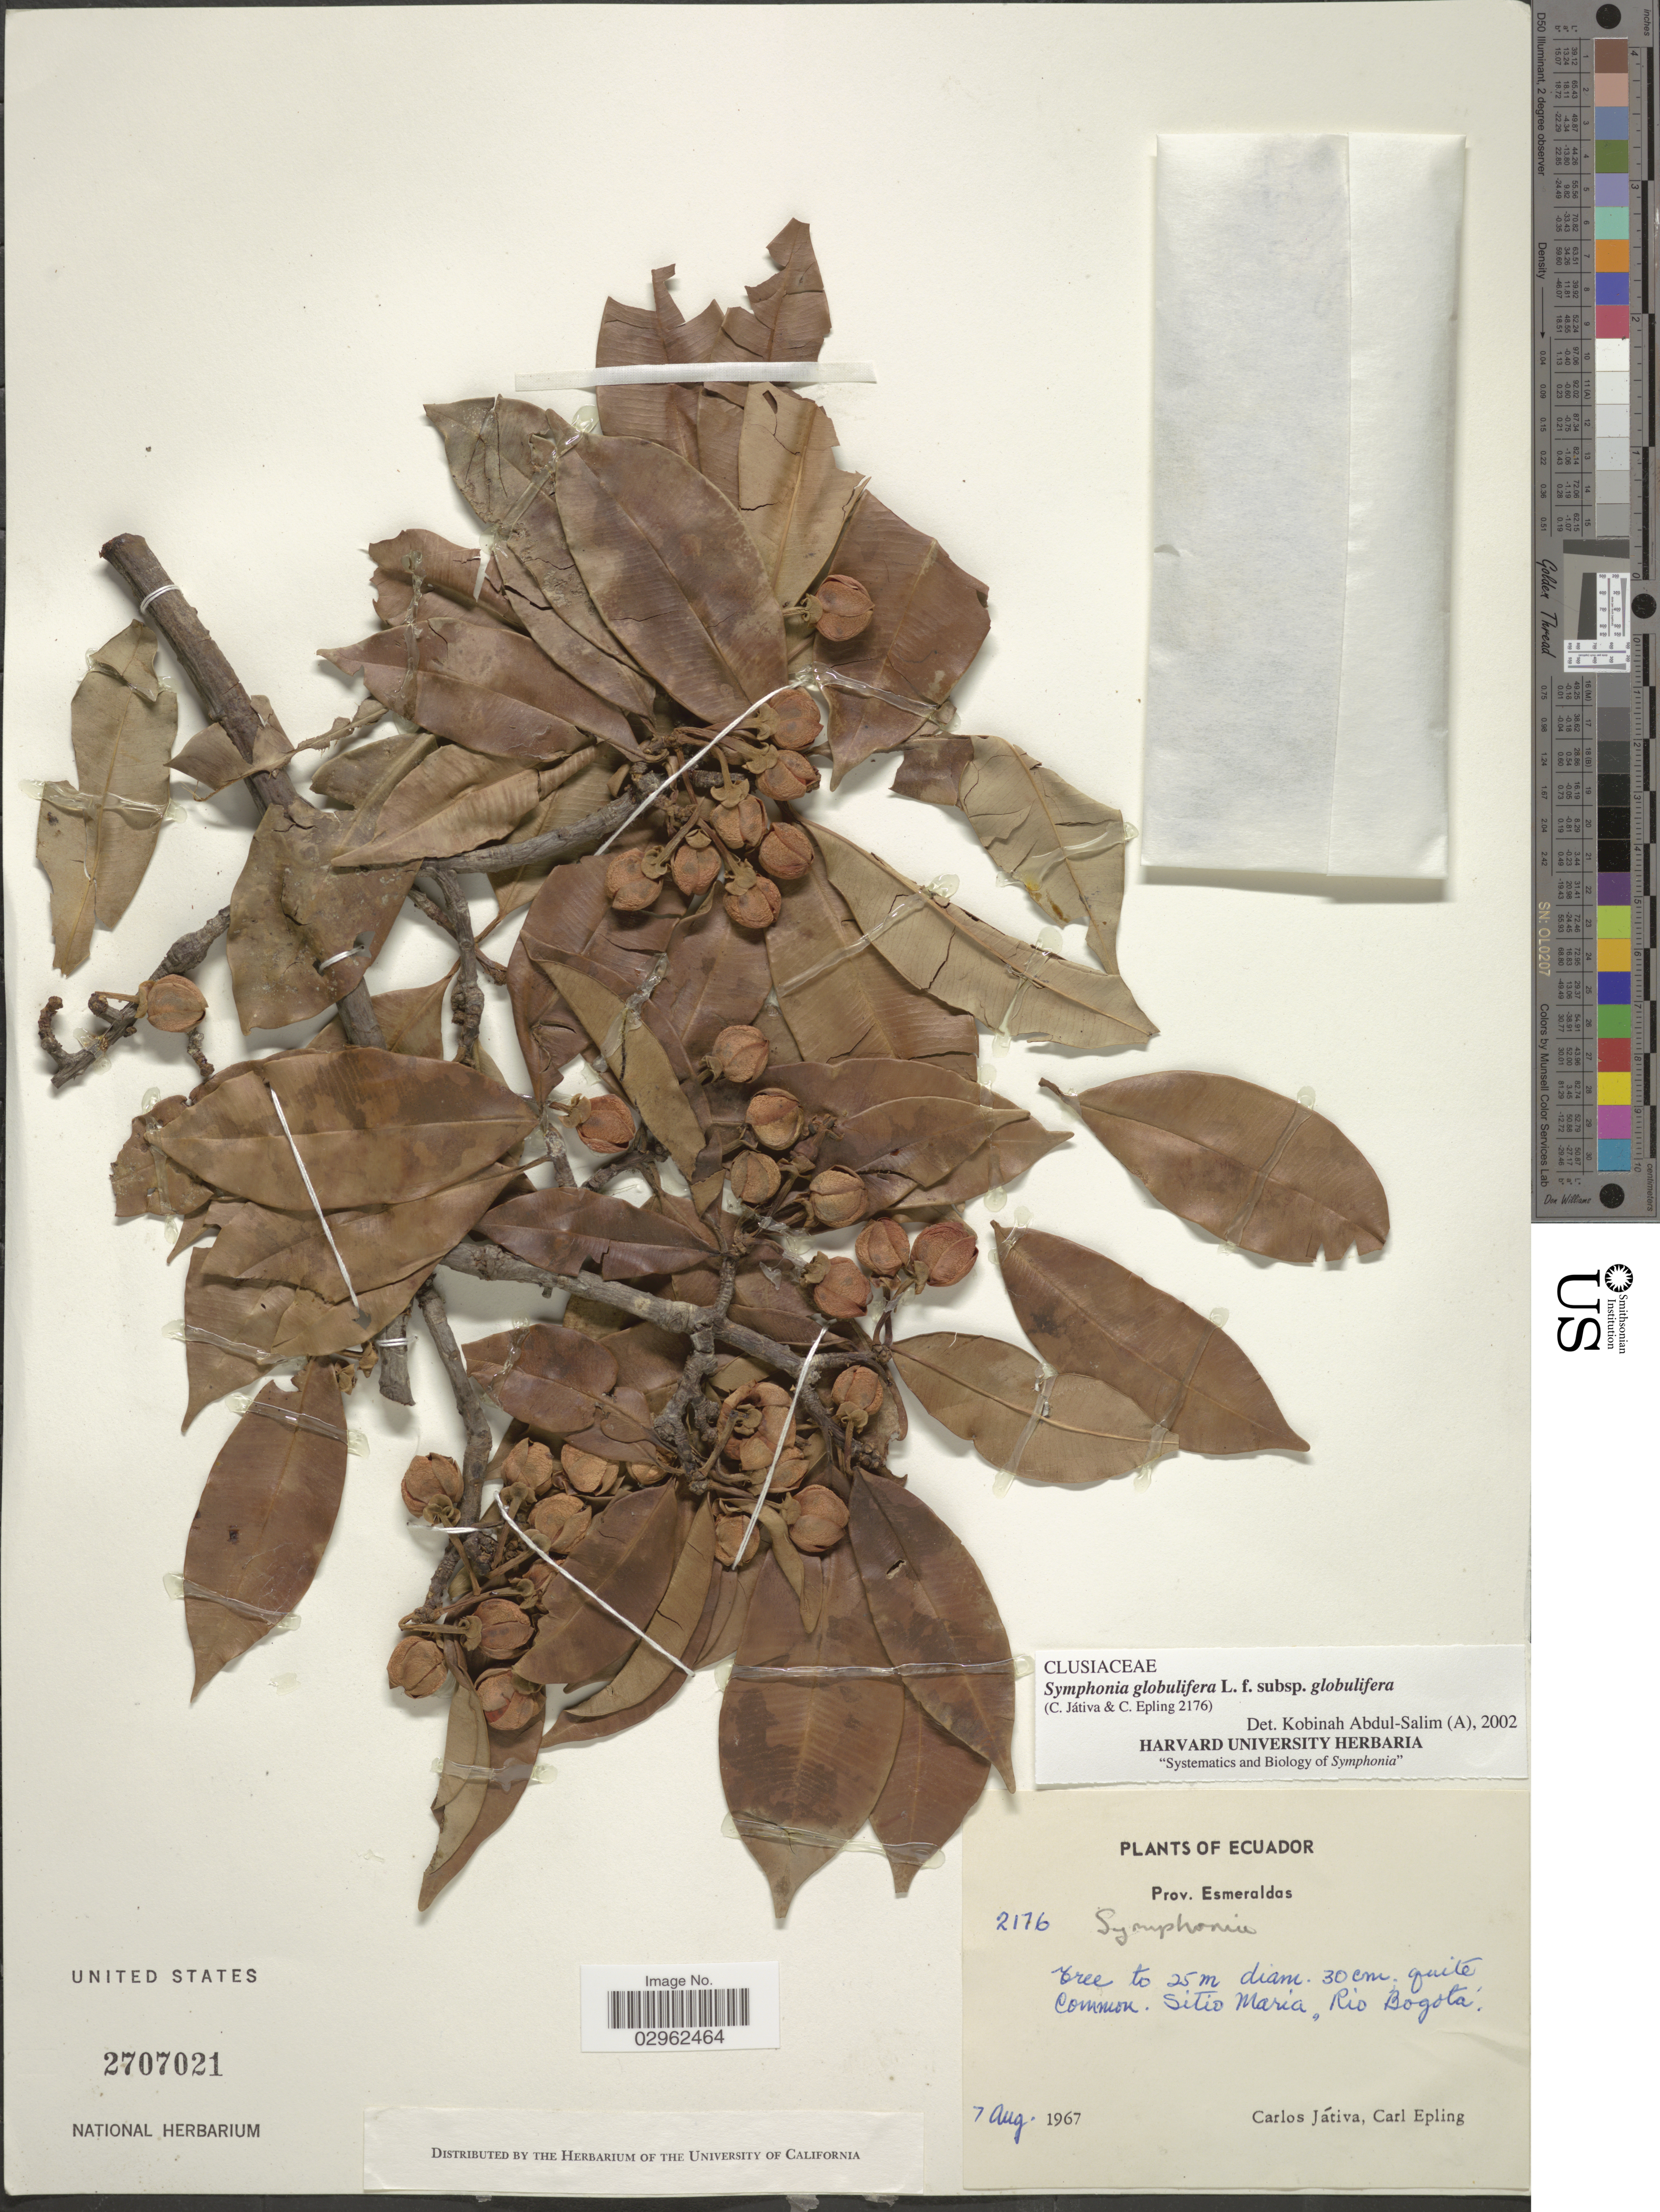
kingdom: Plantae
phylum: Tracheophyta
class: Magnoliopsida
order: Malpighiales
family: Clusiaceae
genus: Symphonia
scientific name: Symphonia globulifera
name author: L. f.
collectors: C. D. Játiva & C. C. Epling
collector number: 2176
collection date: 1967-08-07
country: Ecuador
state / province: Esmeraldas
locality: Prov. Esmeraldas. Sitio Maria, Rio Bogota.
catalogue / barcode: US 2707021